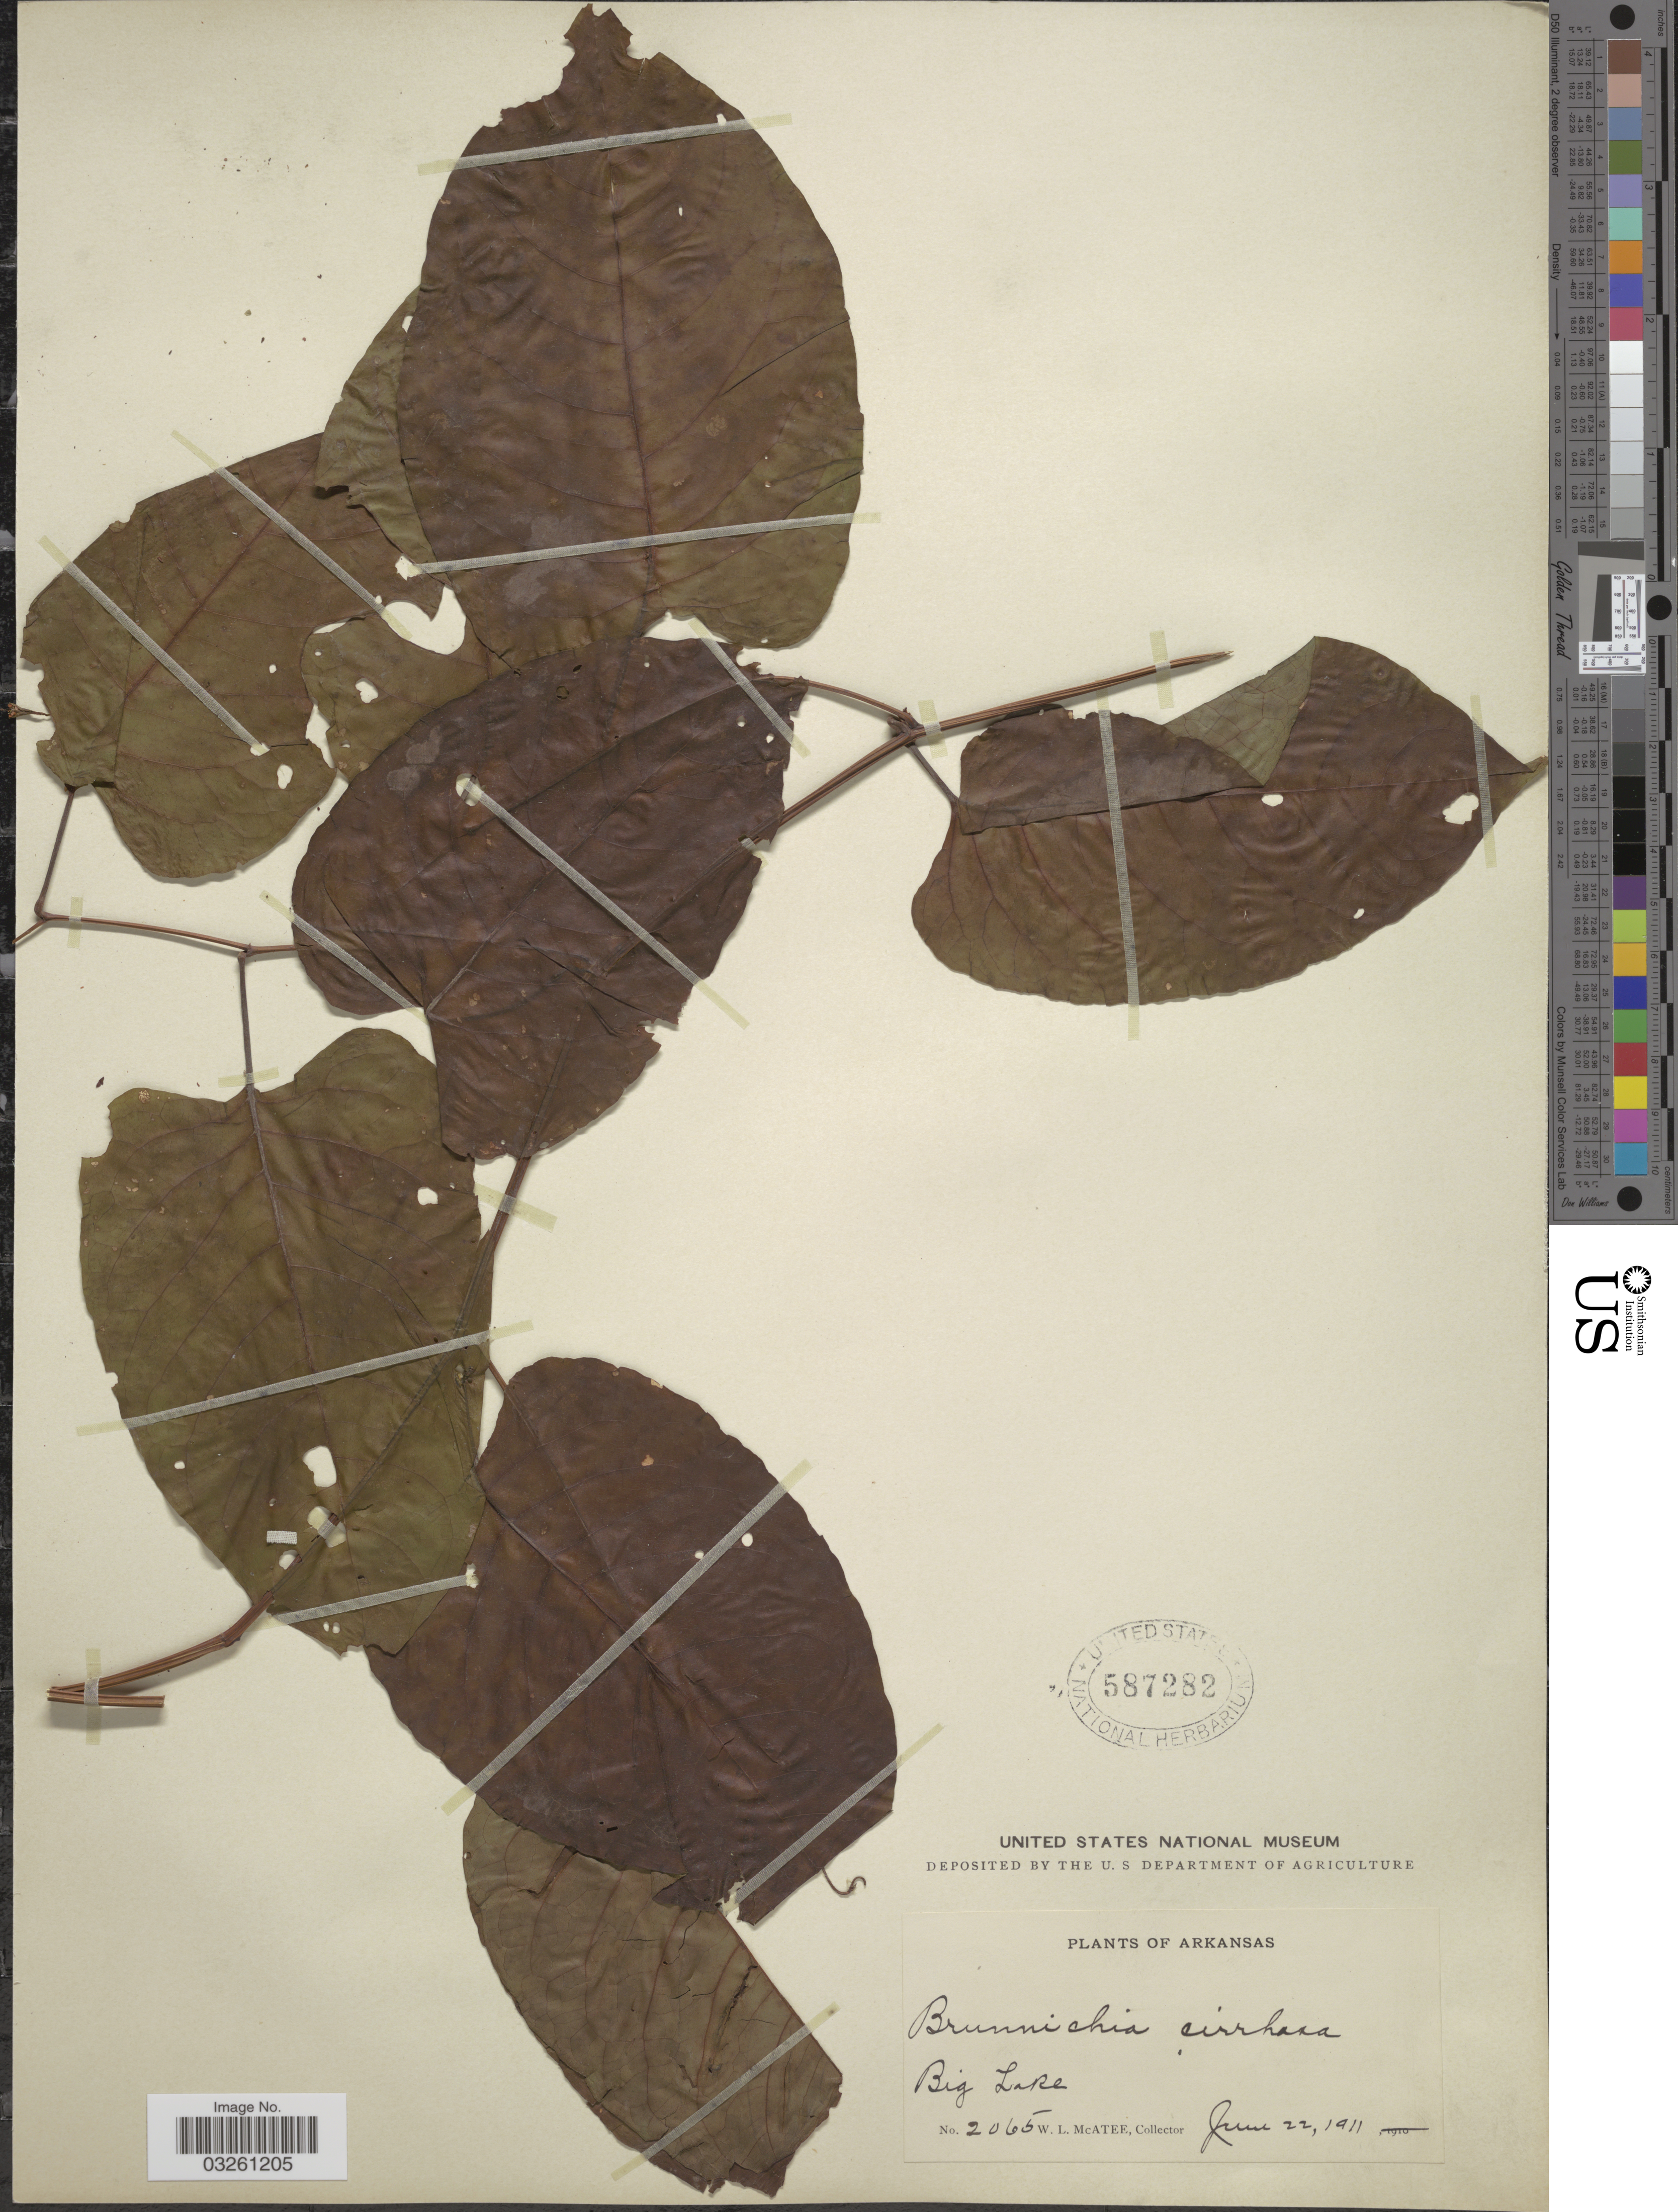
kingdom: Plantae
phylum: Tracheophyta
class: Magnoliopsida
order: Caryophyllales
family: Polygonaceae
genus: Brunnichia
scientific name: Brunnichia cirrhosa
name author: Gaertn.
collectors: W. McAtee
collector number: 2065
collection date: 1911-06-22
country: United States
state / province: Arkansas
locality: Big Lake.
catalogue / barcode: US 587282